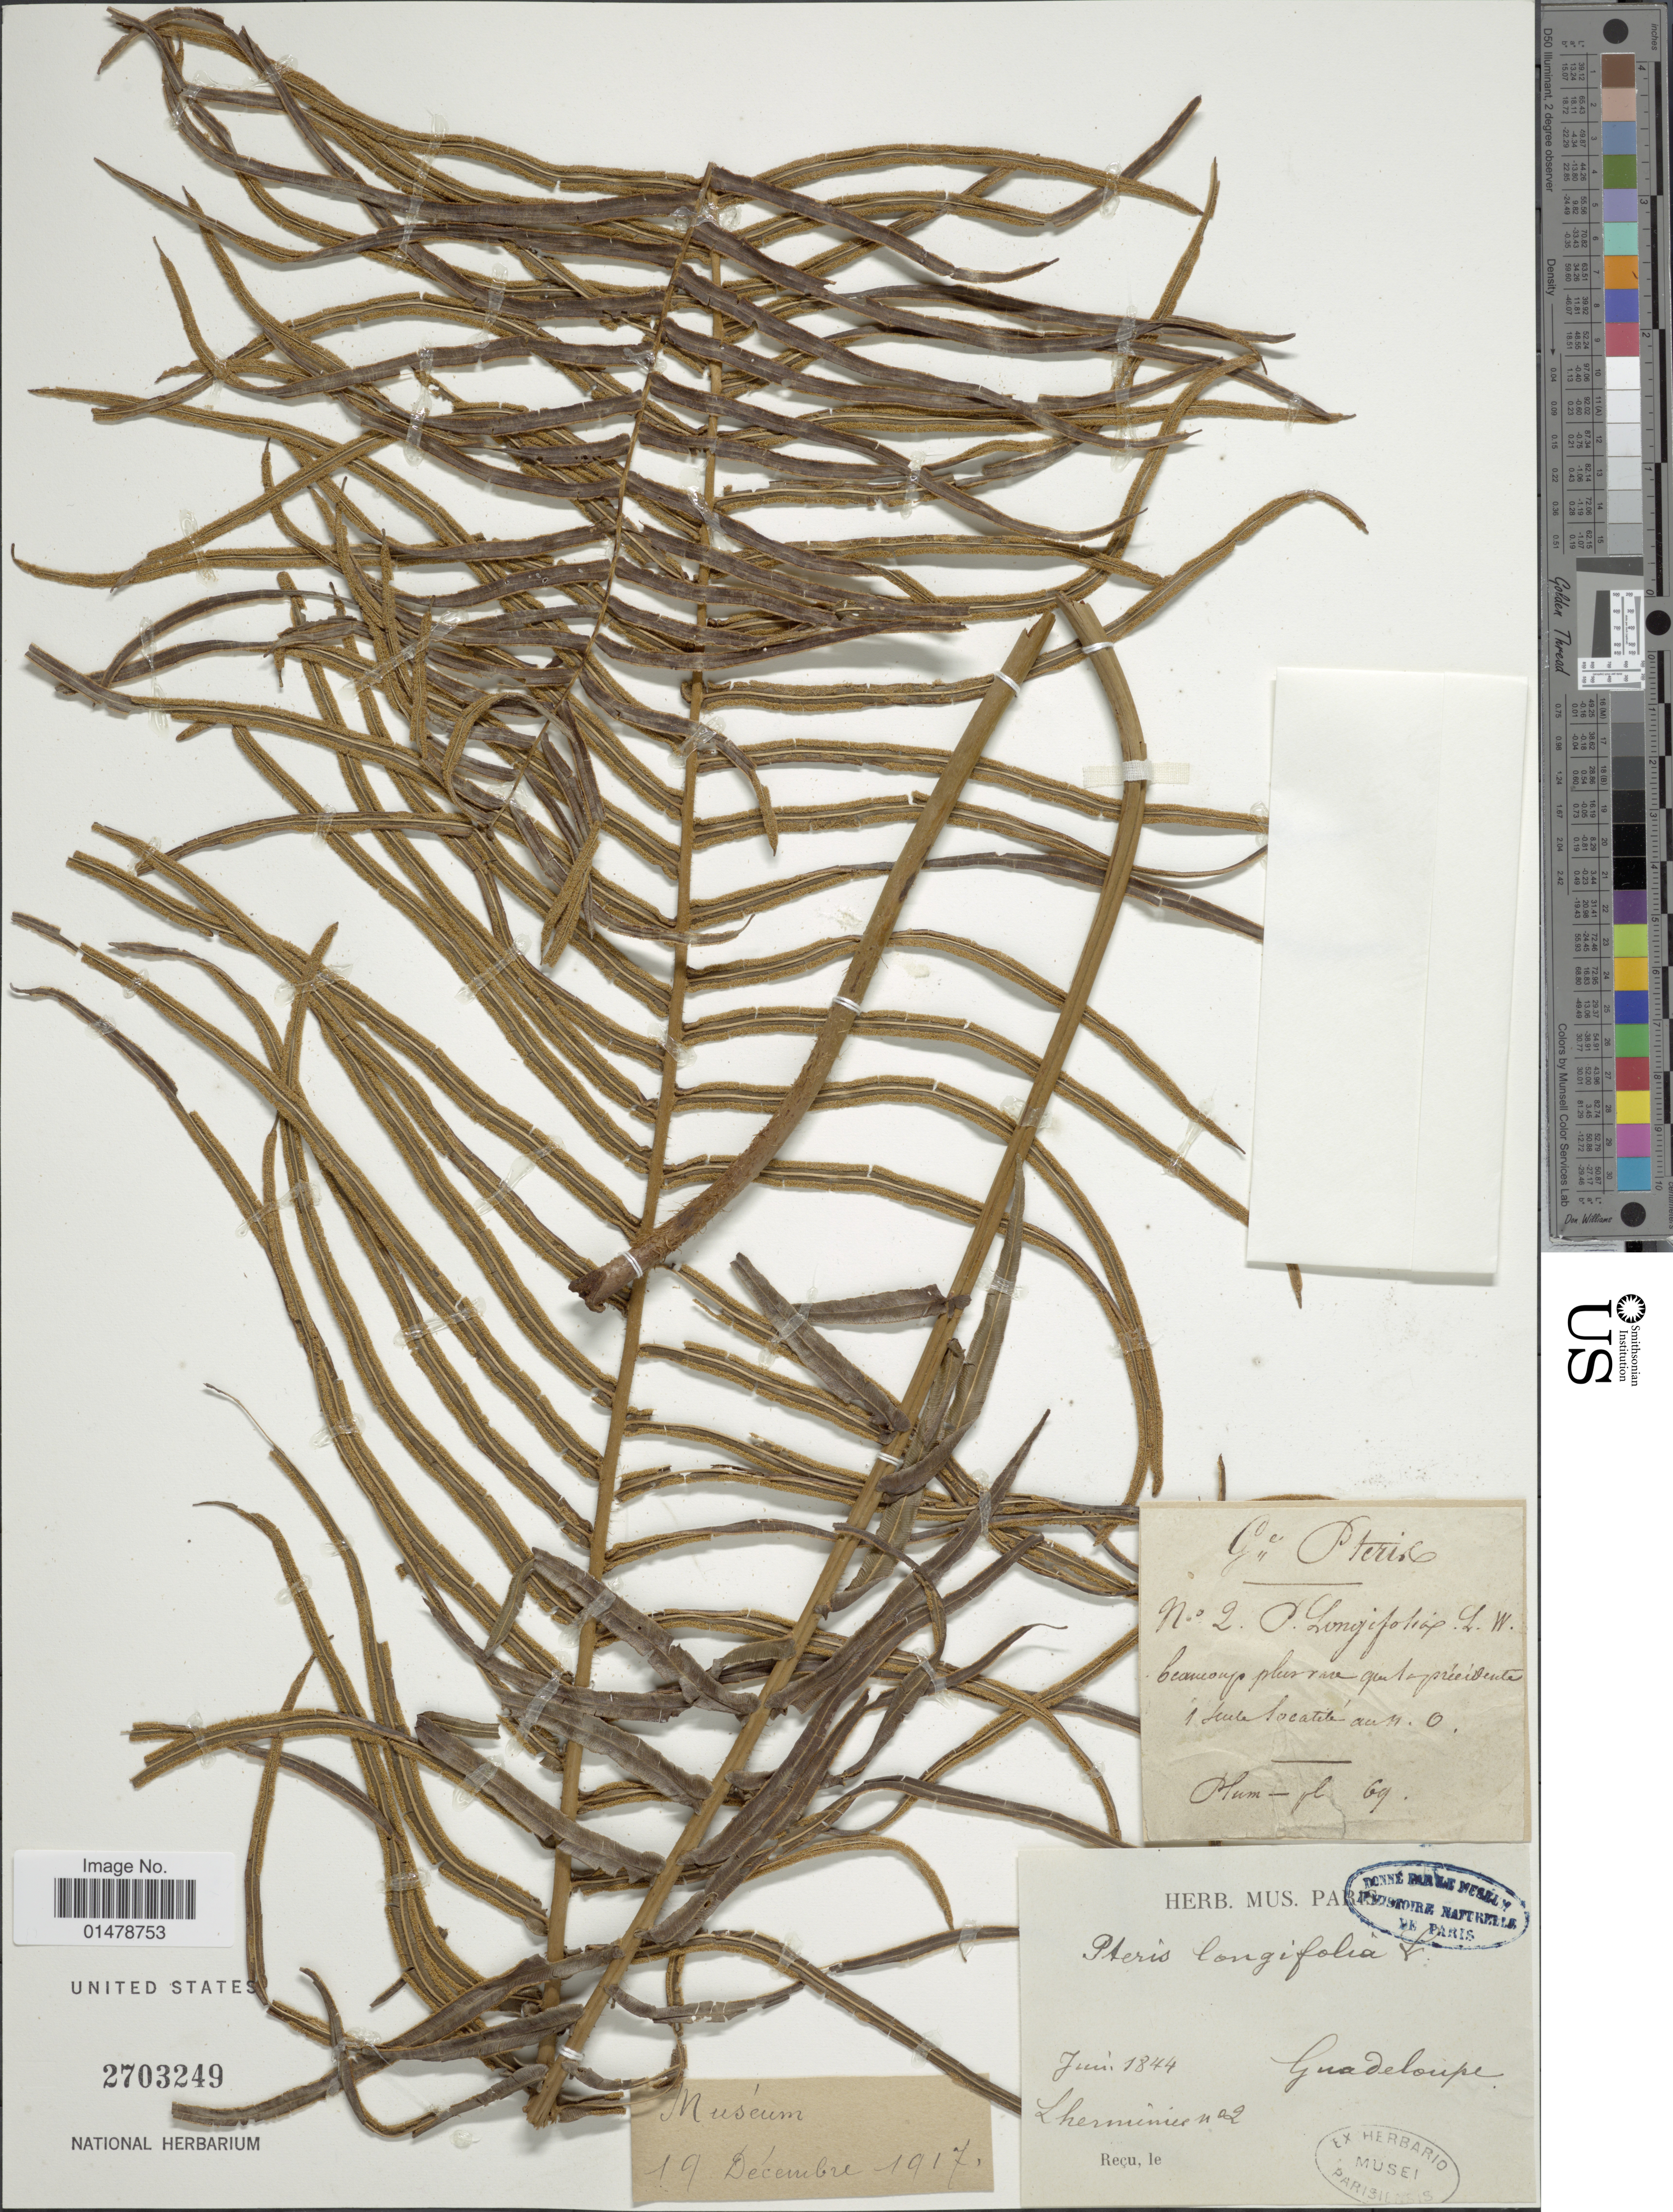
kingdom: Plantae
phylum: Tracheophyta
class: Polypodiopsida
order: Polypodiales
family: Pteridaceae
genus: Pteris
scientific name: Pteris longifolia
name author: L.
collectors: -. L'Herminier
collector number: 2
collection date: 1844-06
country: Guadeloupe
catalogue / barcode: US 2703249